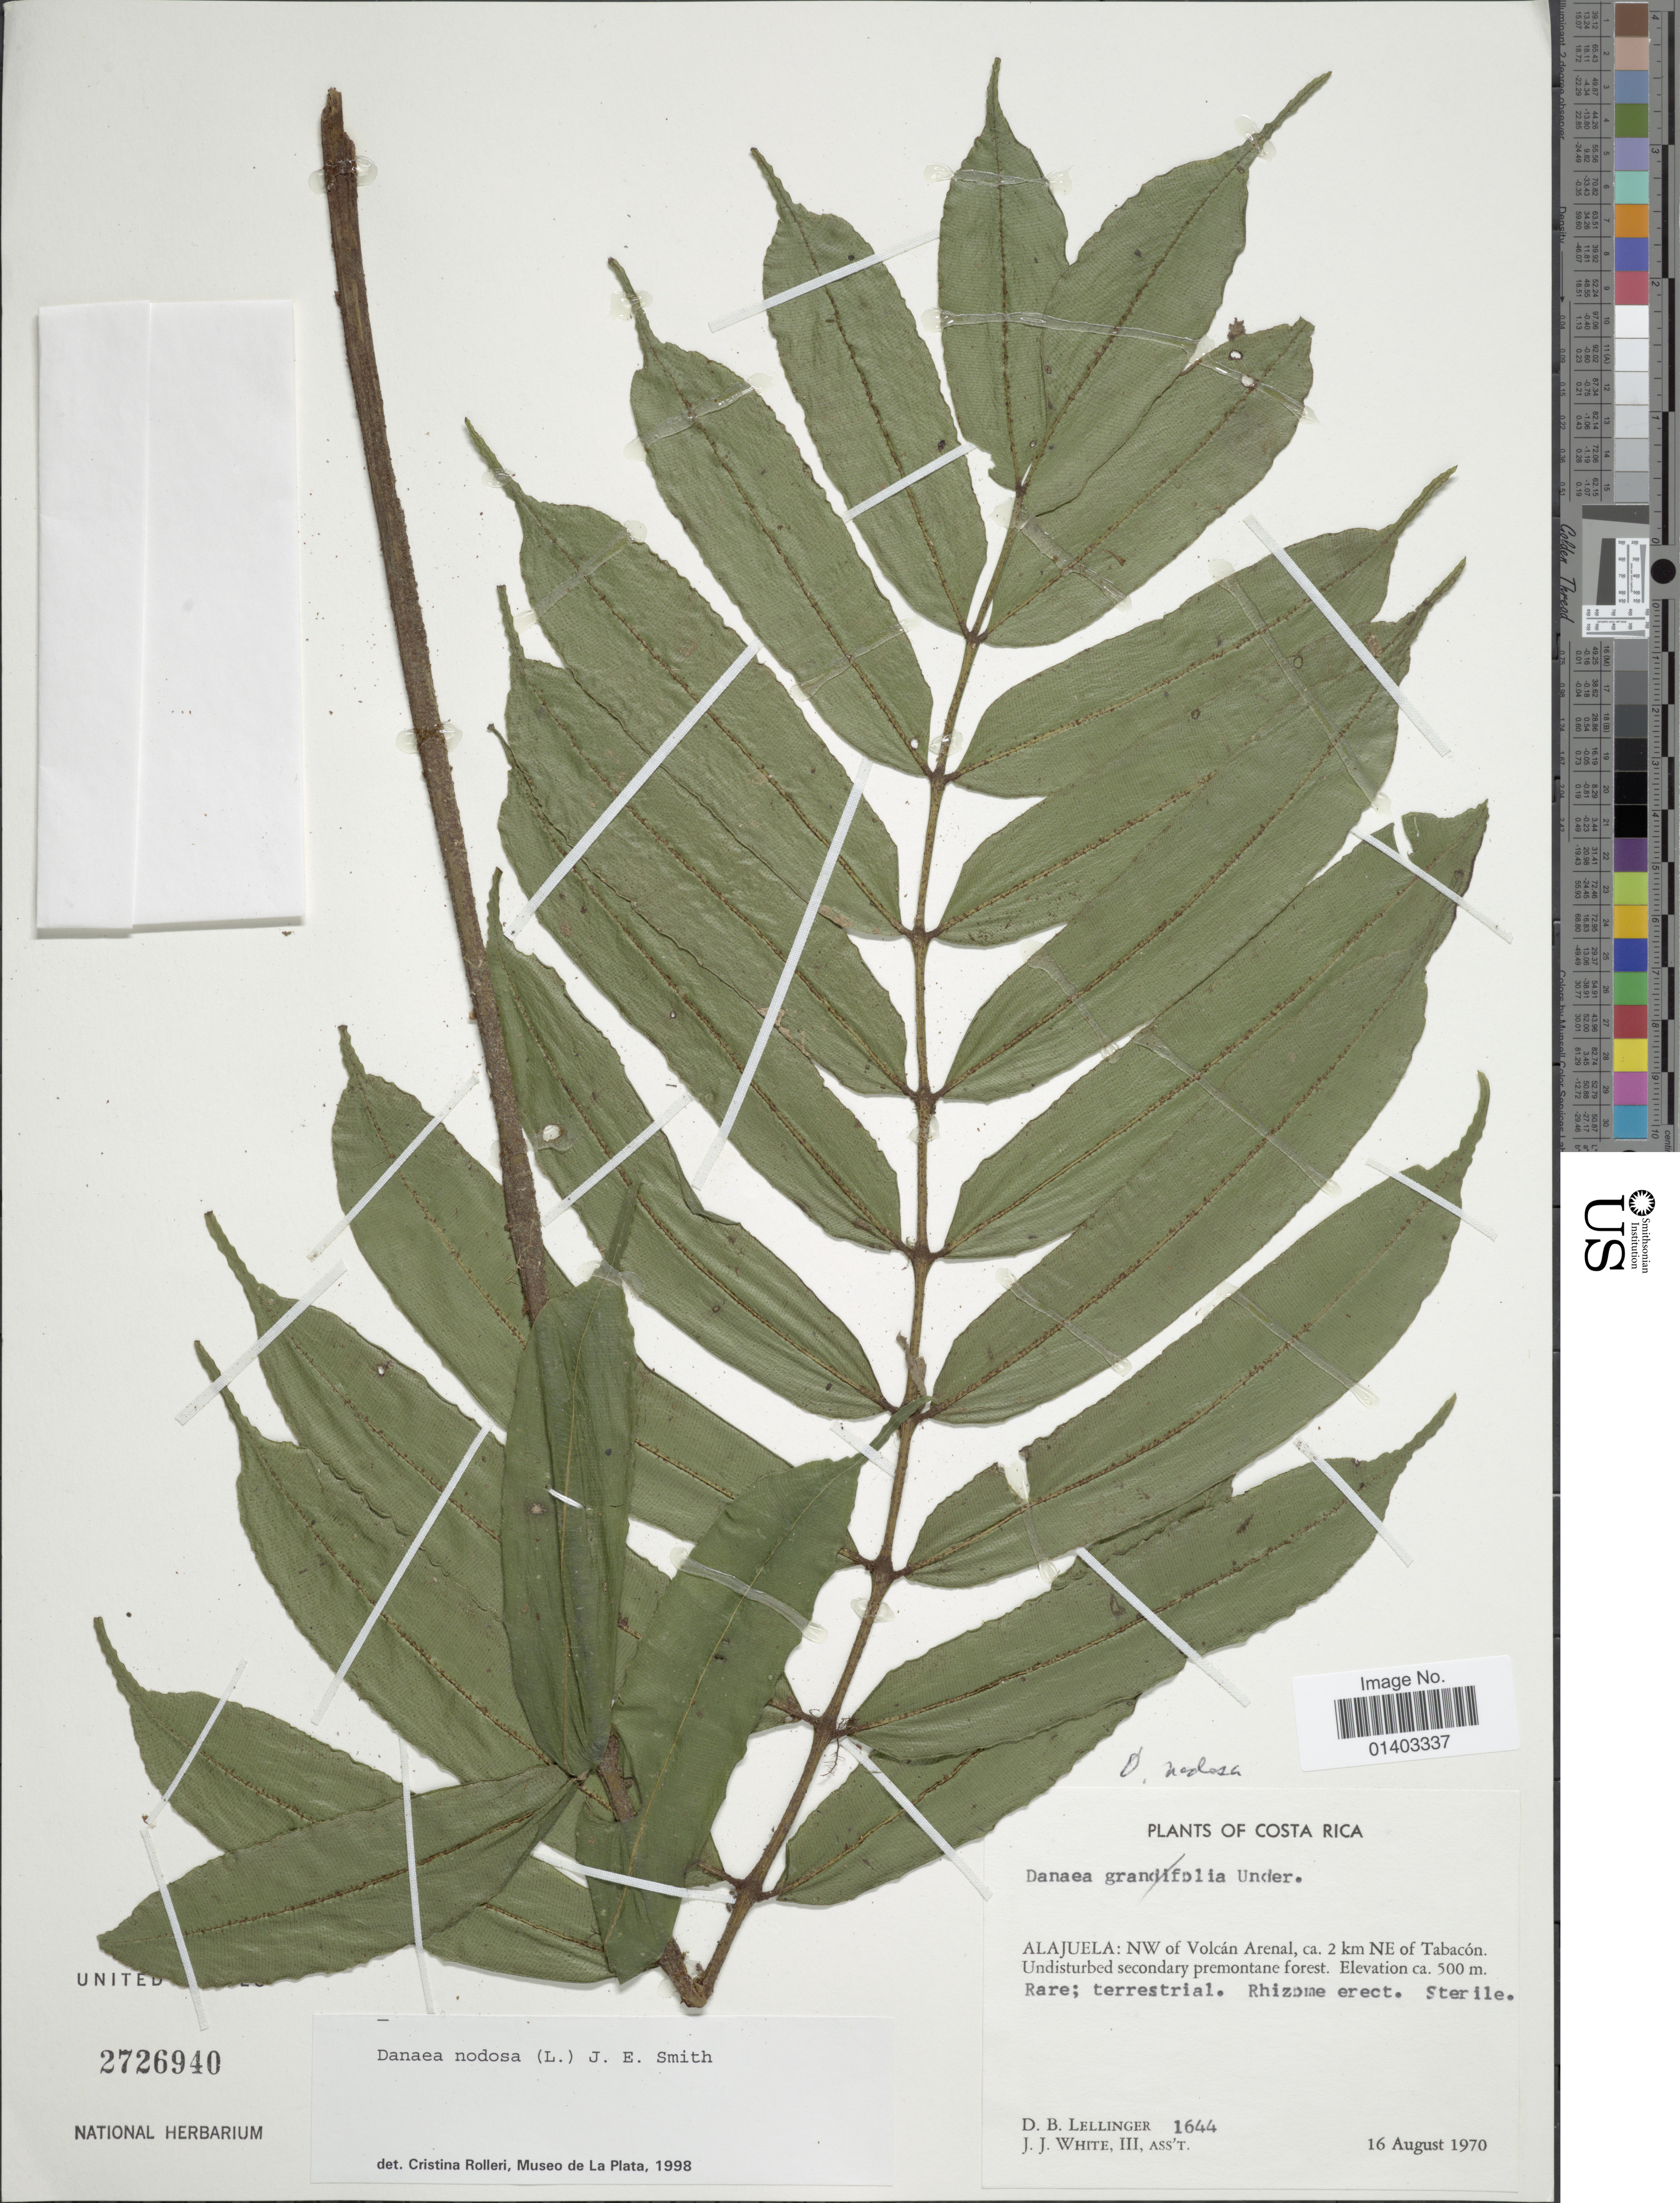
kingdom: Plantae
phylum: Tracheophyta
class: Polypodiopsida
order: Marattiales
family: Marattiaceae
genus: Danaea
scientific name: Danaea nodosa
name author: (L.) Sm.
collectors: D. B. Lellinger & J. J. White III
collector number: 1644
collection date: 1970-08-16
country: Costa Rica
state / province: Alajuela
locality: NW of Volcán Arenal, ca 2 km NE of Tabacón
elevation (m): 500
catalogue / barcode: US 2726940